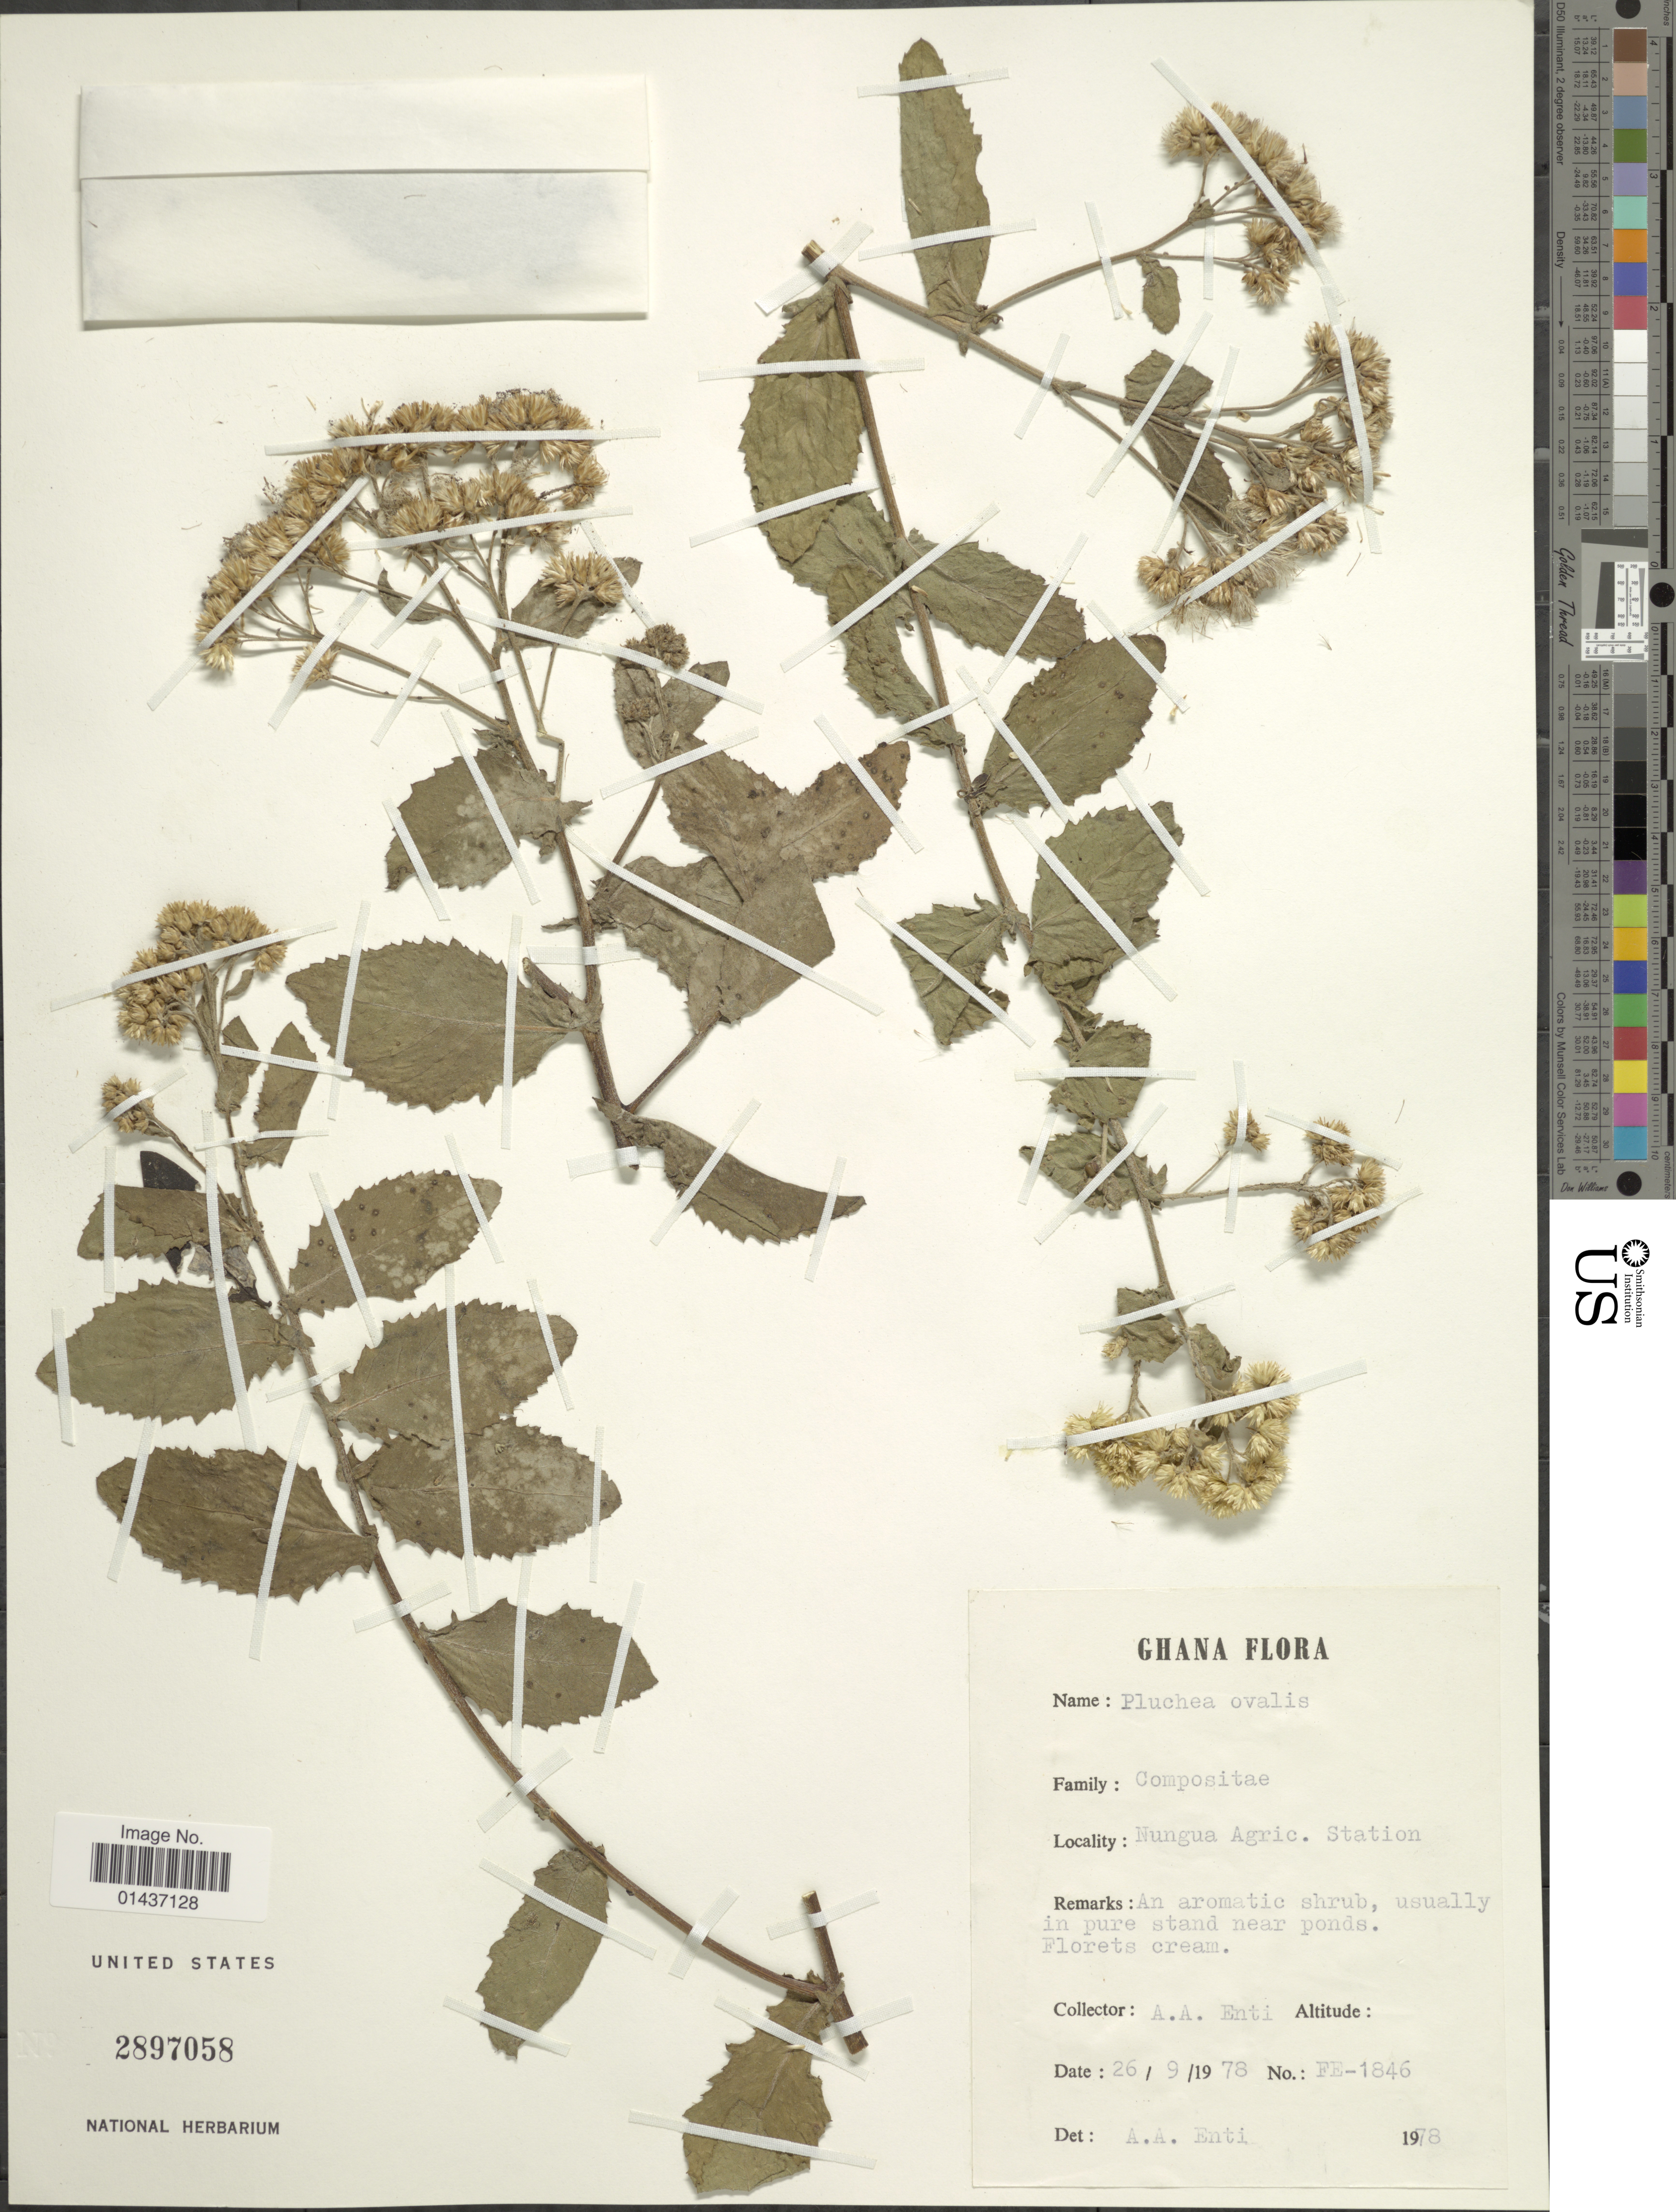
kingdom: Plantae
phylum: Tracheophyta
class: Magnoliopsida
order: Asterales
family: Asteraceae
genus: Pluchea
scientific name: Pluchea ovalis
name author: (Pers.) DC.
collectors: A. Enti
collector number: FE-1846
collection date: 1978-09-26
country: Ghana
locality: Nungua Agric. Station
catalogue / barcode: US 2897058